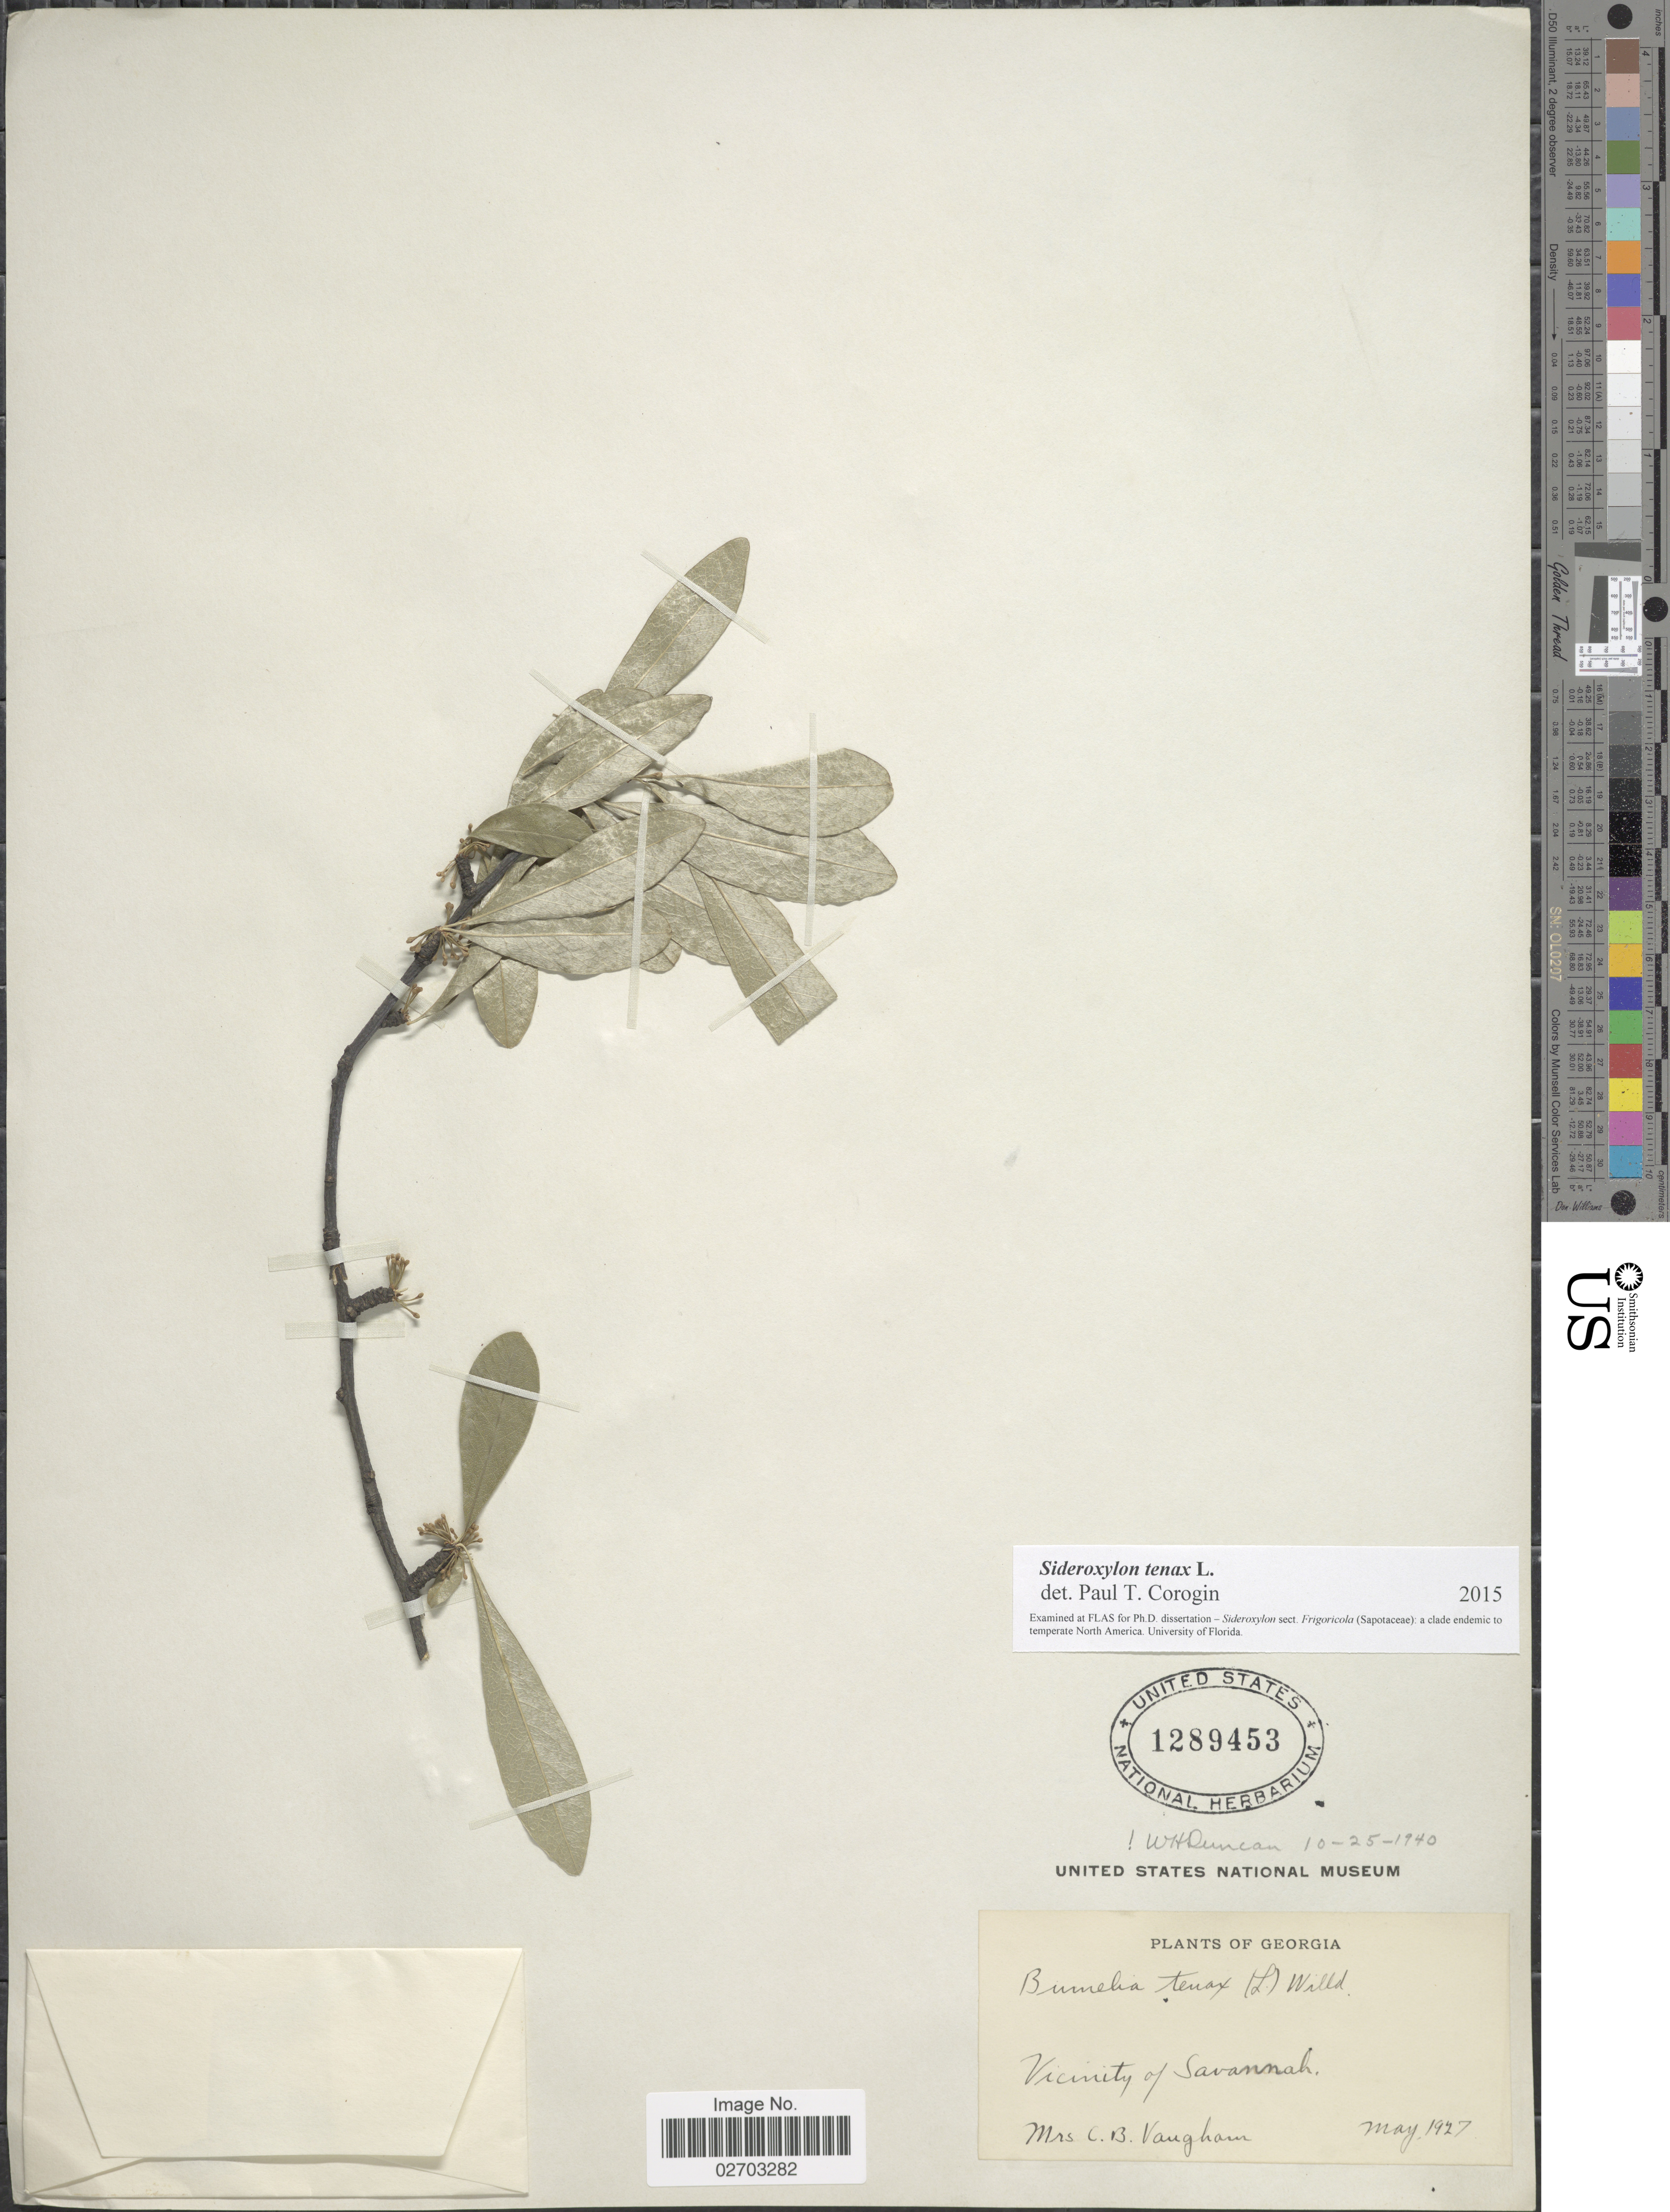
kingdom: Plantae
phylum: Tracheophyta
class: Magnoliopsida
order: Ericales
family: Sapotaceae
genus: Sideroxylon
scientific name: Sideroxylon tenax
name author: L.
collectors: C. Vaughan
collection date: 1927-05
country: United States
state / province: Georgia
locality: Vicinity of Savannah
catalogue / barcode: US 1289453